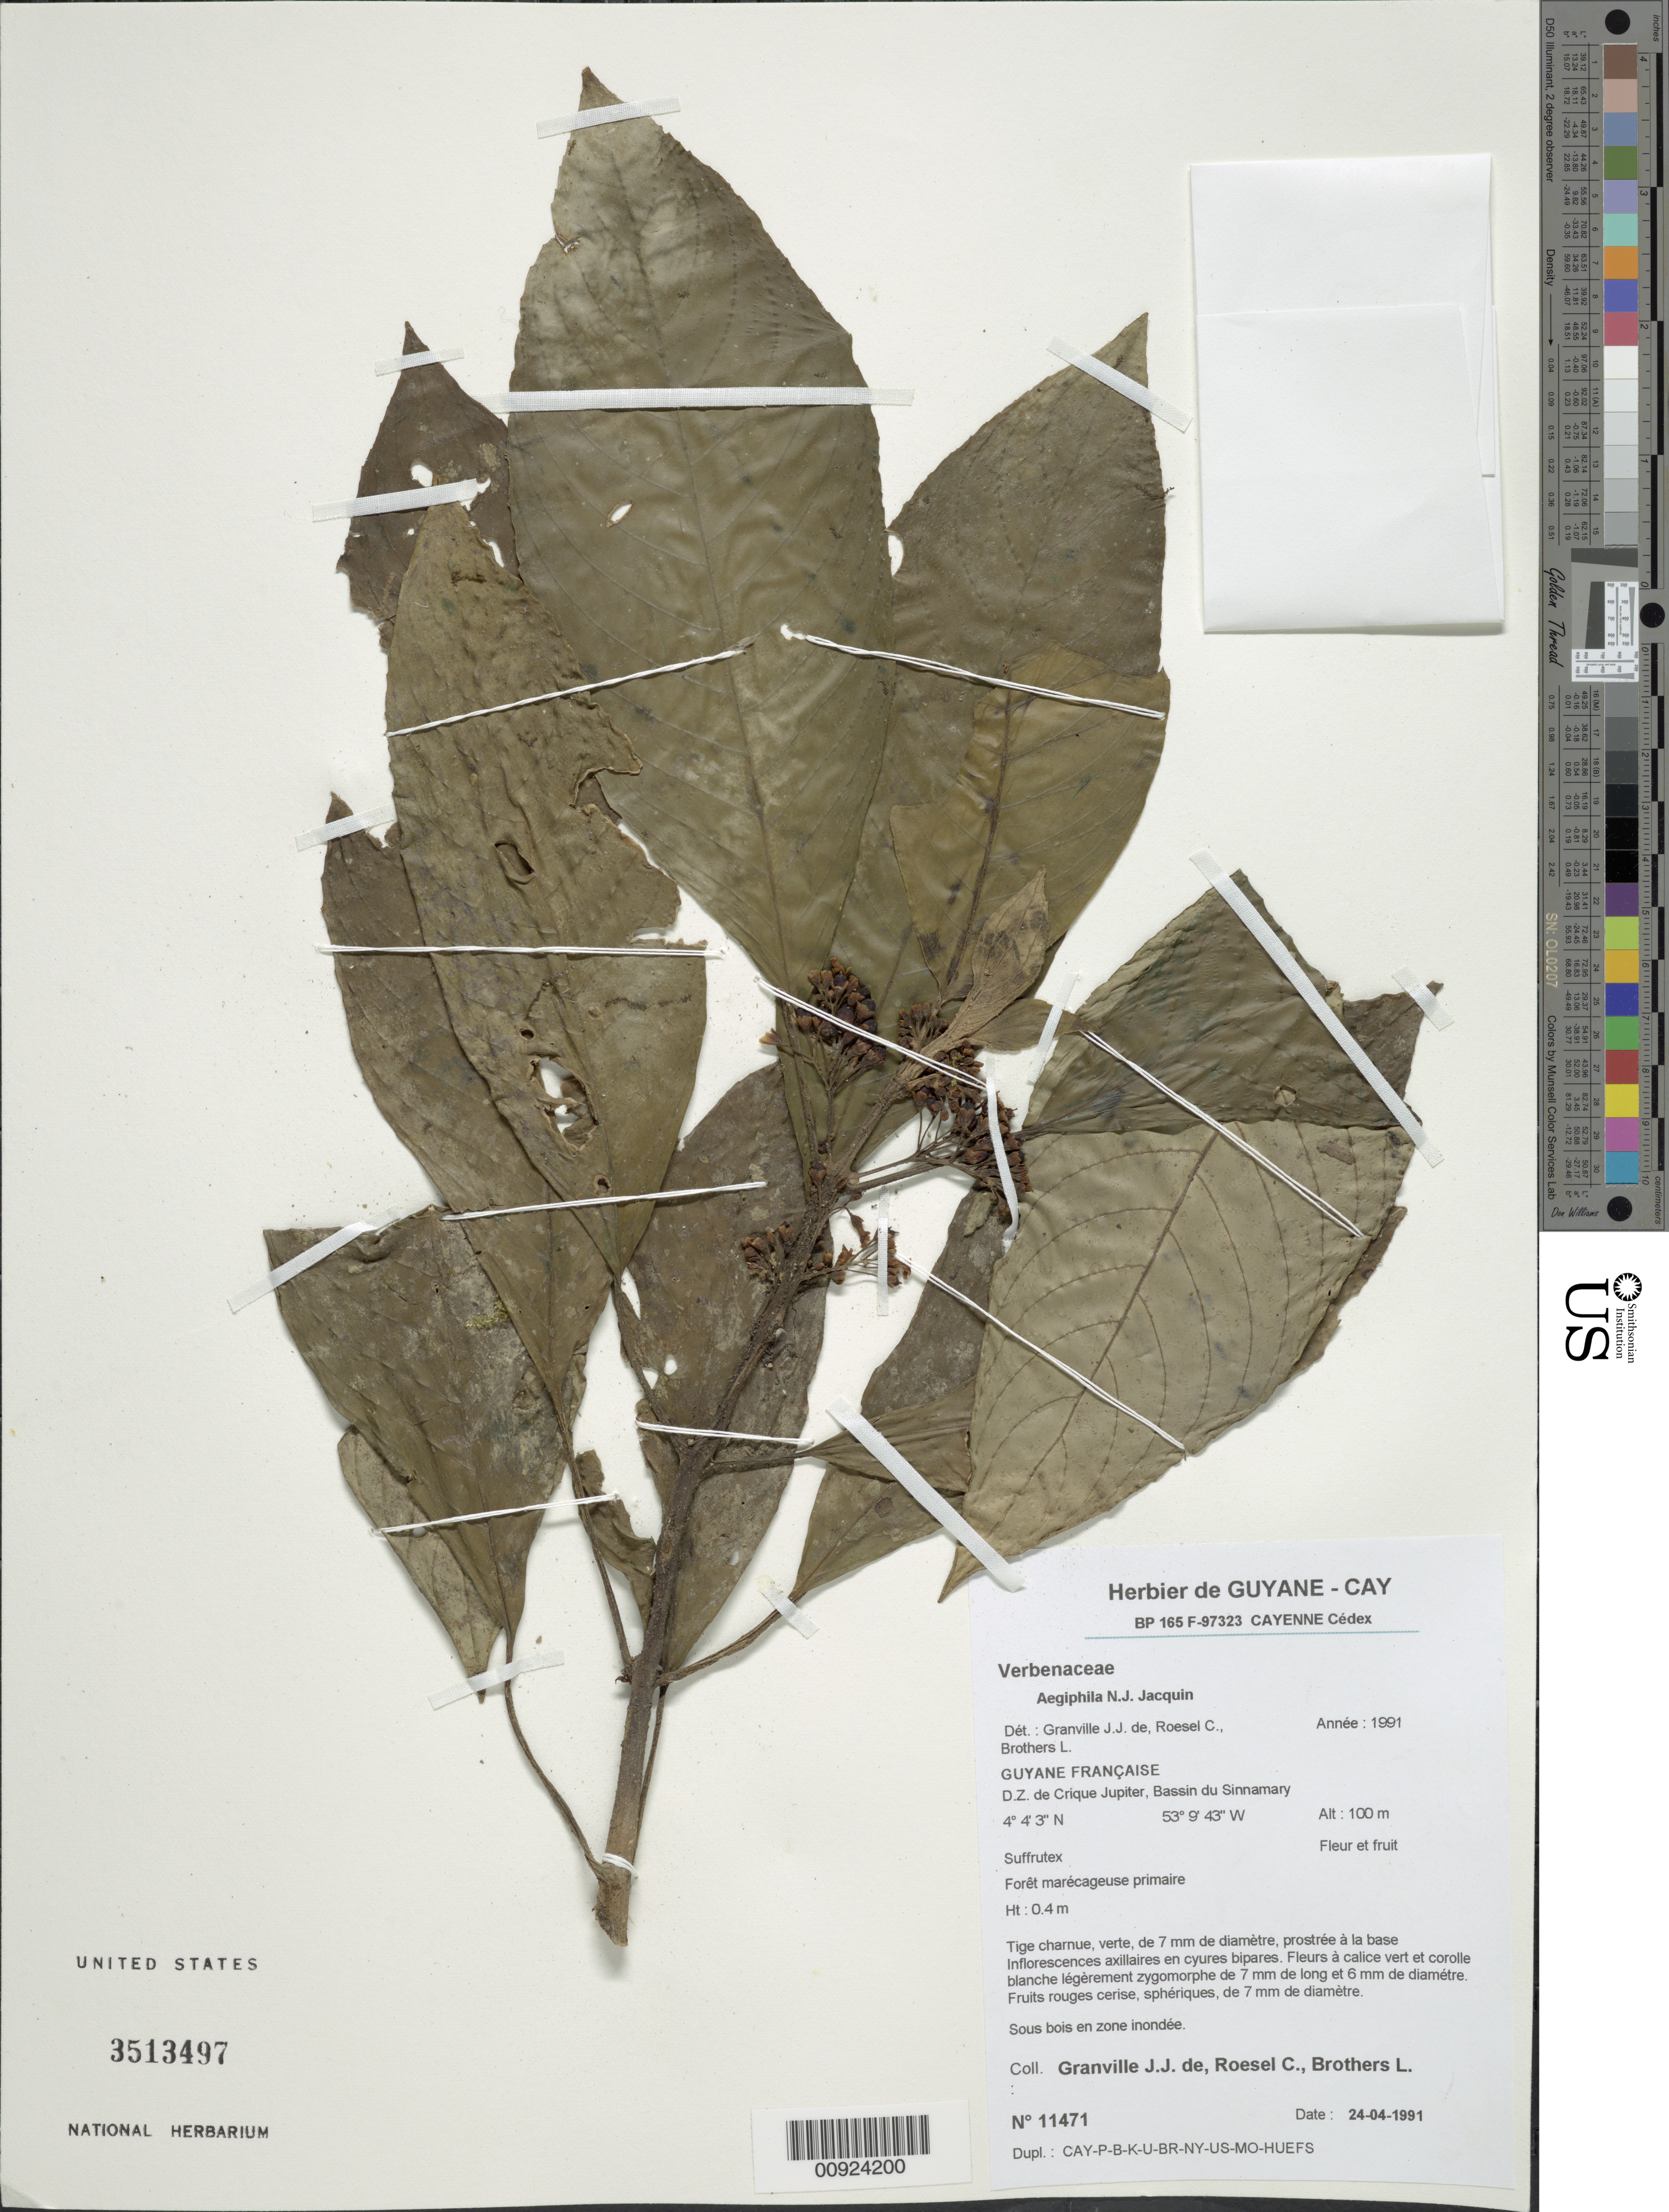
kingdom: Plantae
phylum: Tracheophyta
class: Magnoliopsida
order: Lamiales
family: Lamiaceae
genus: Aegiphila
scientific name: Aegiphila sp.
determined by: Granville, J. J.; Roesel, C. S.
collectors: J.-J. de Granville, C. S. Roesel & L. Brothers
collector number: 11471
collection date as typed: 24-Apr-91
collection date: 1991-04-24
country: French Guiana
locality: D.Z. de Crique Jupiter, Bassin du Sinnamary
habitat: Foret marecageuse primaire; sous bois en zone inondee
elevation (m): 100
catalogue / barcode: US 3513497